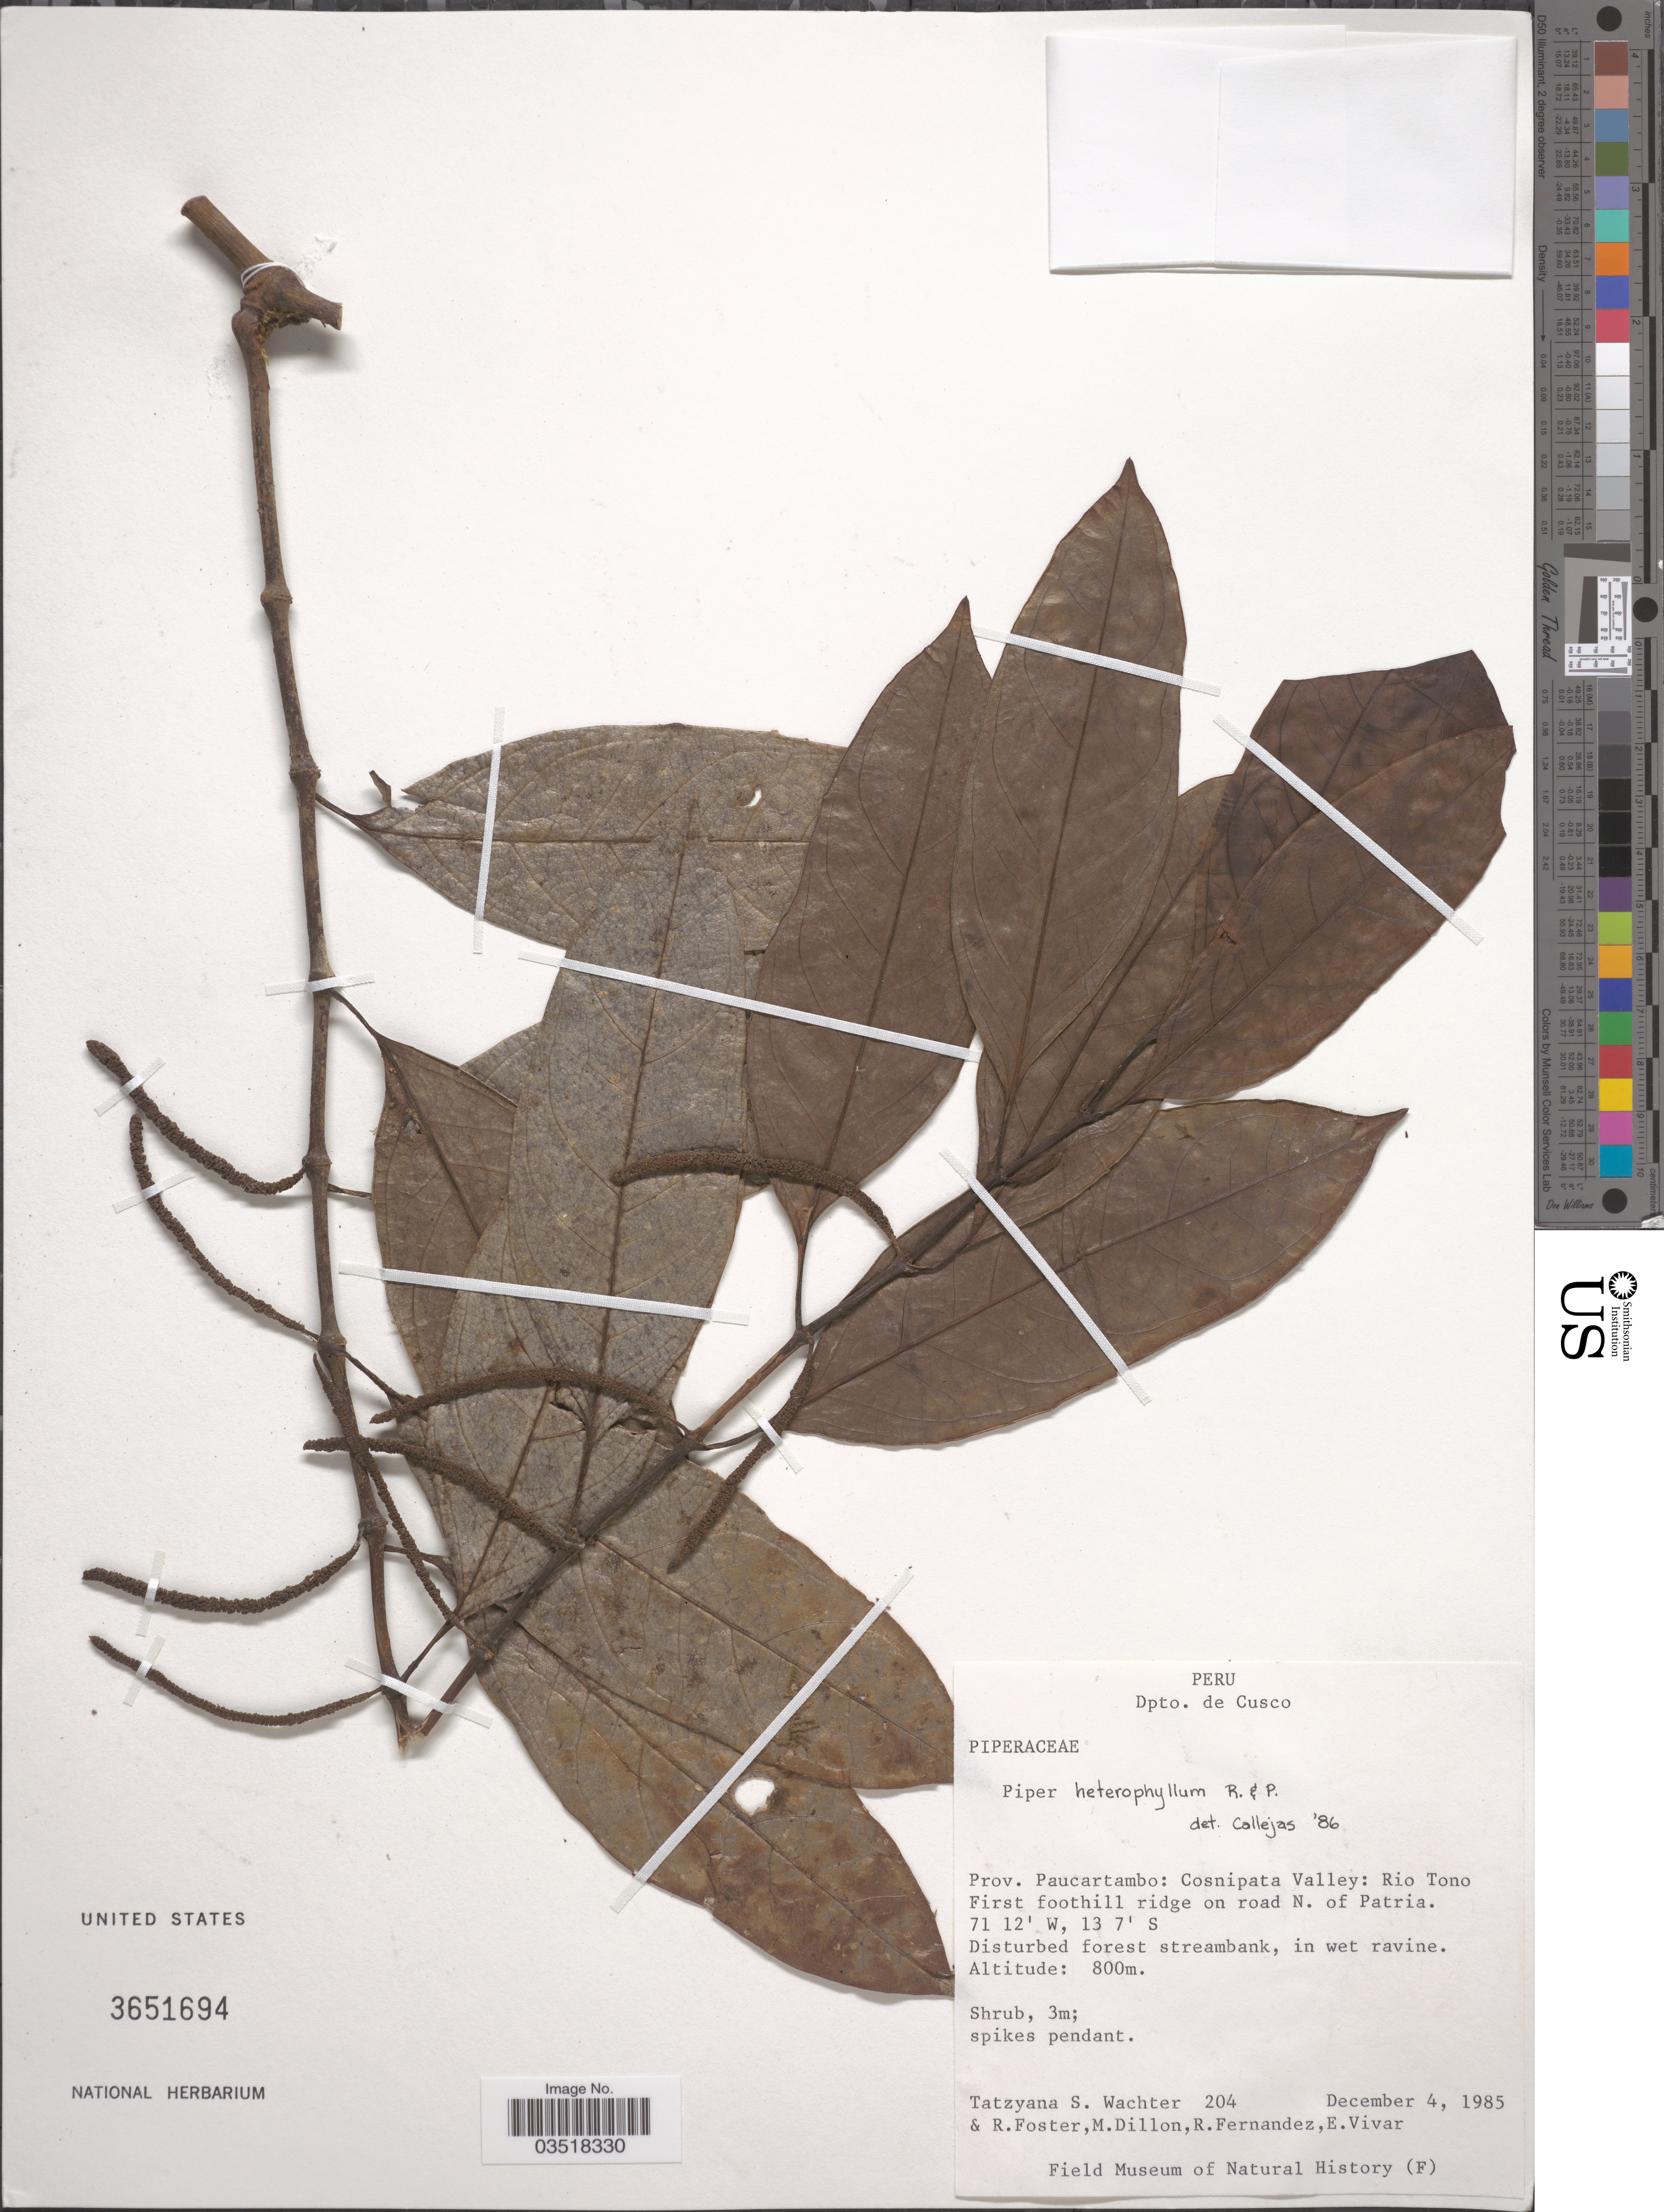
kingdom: Plantae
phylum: Tracheophyta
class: Magnoliopsida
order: Piperales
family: Piperaceae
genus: Piper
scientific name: Piper heterophyllum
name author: Ruiz & Pav.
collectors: T. Wachter, R. Foster, M. O. Dillon, R. Fernandez & E. Vivar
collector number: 204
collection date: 1985-12-04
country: Peru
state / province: Cusco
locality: Dpto. de Cusco. Prov. Paucartambo: Cosnipata Valley: Rio Tono First foothill ridge on road N. of Patria.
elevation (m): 800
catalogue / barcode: US 3651694